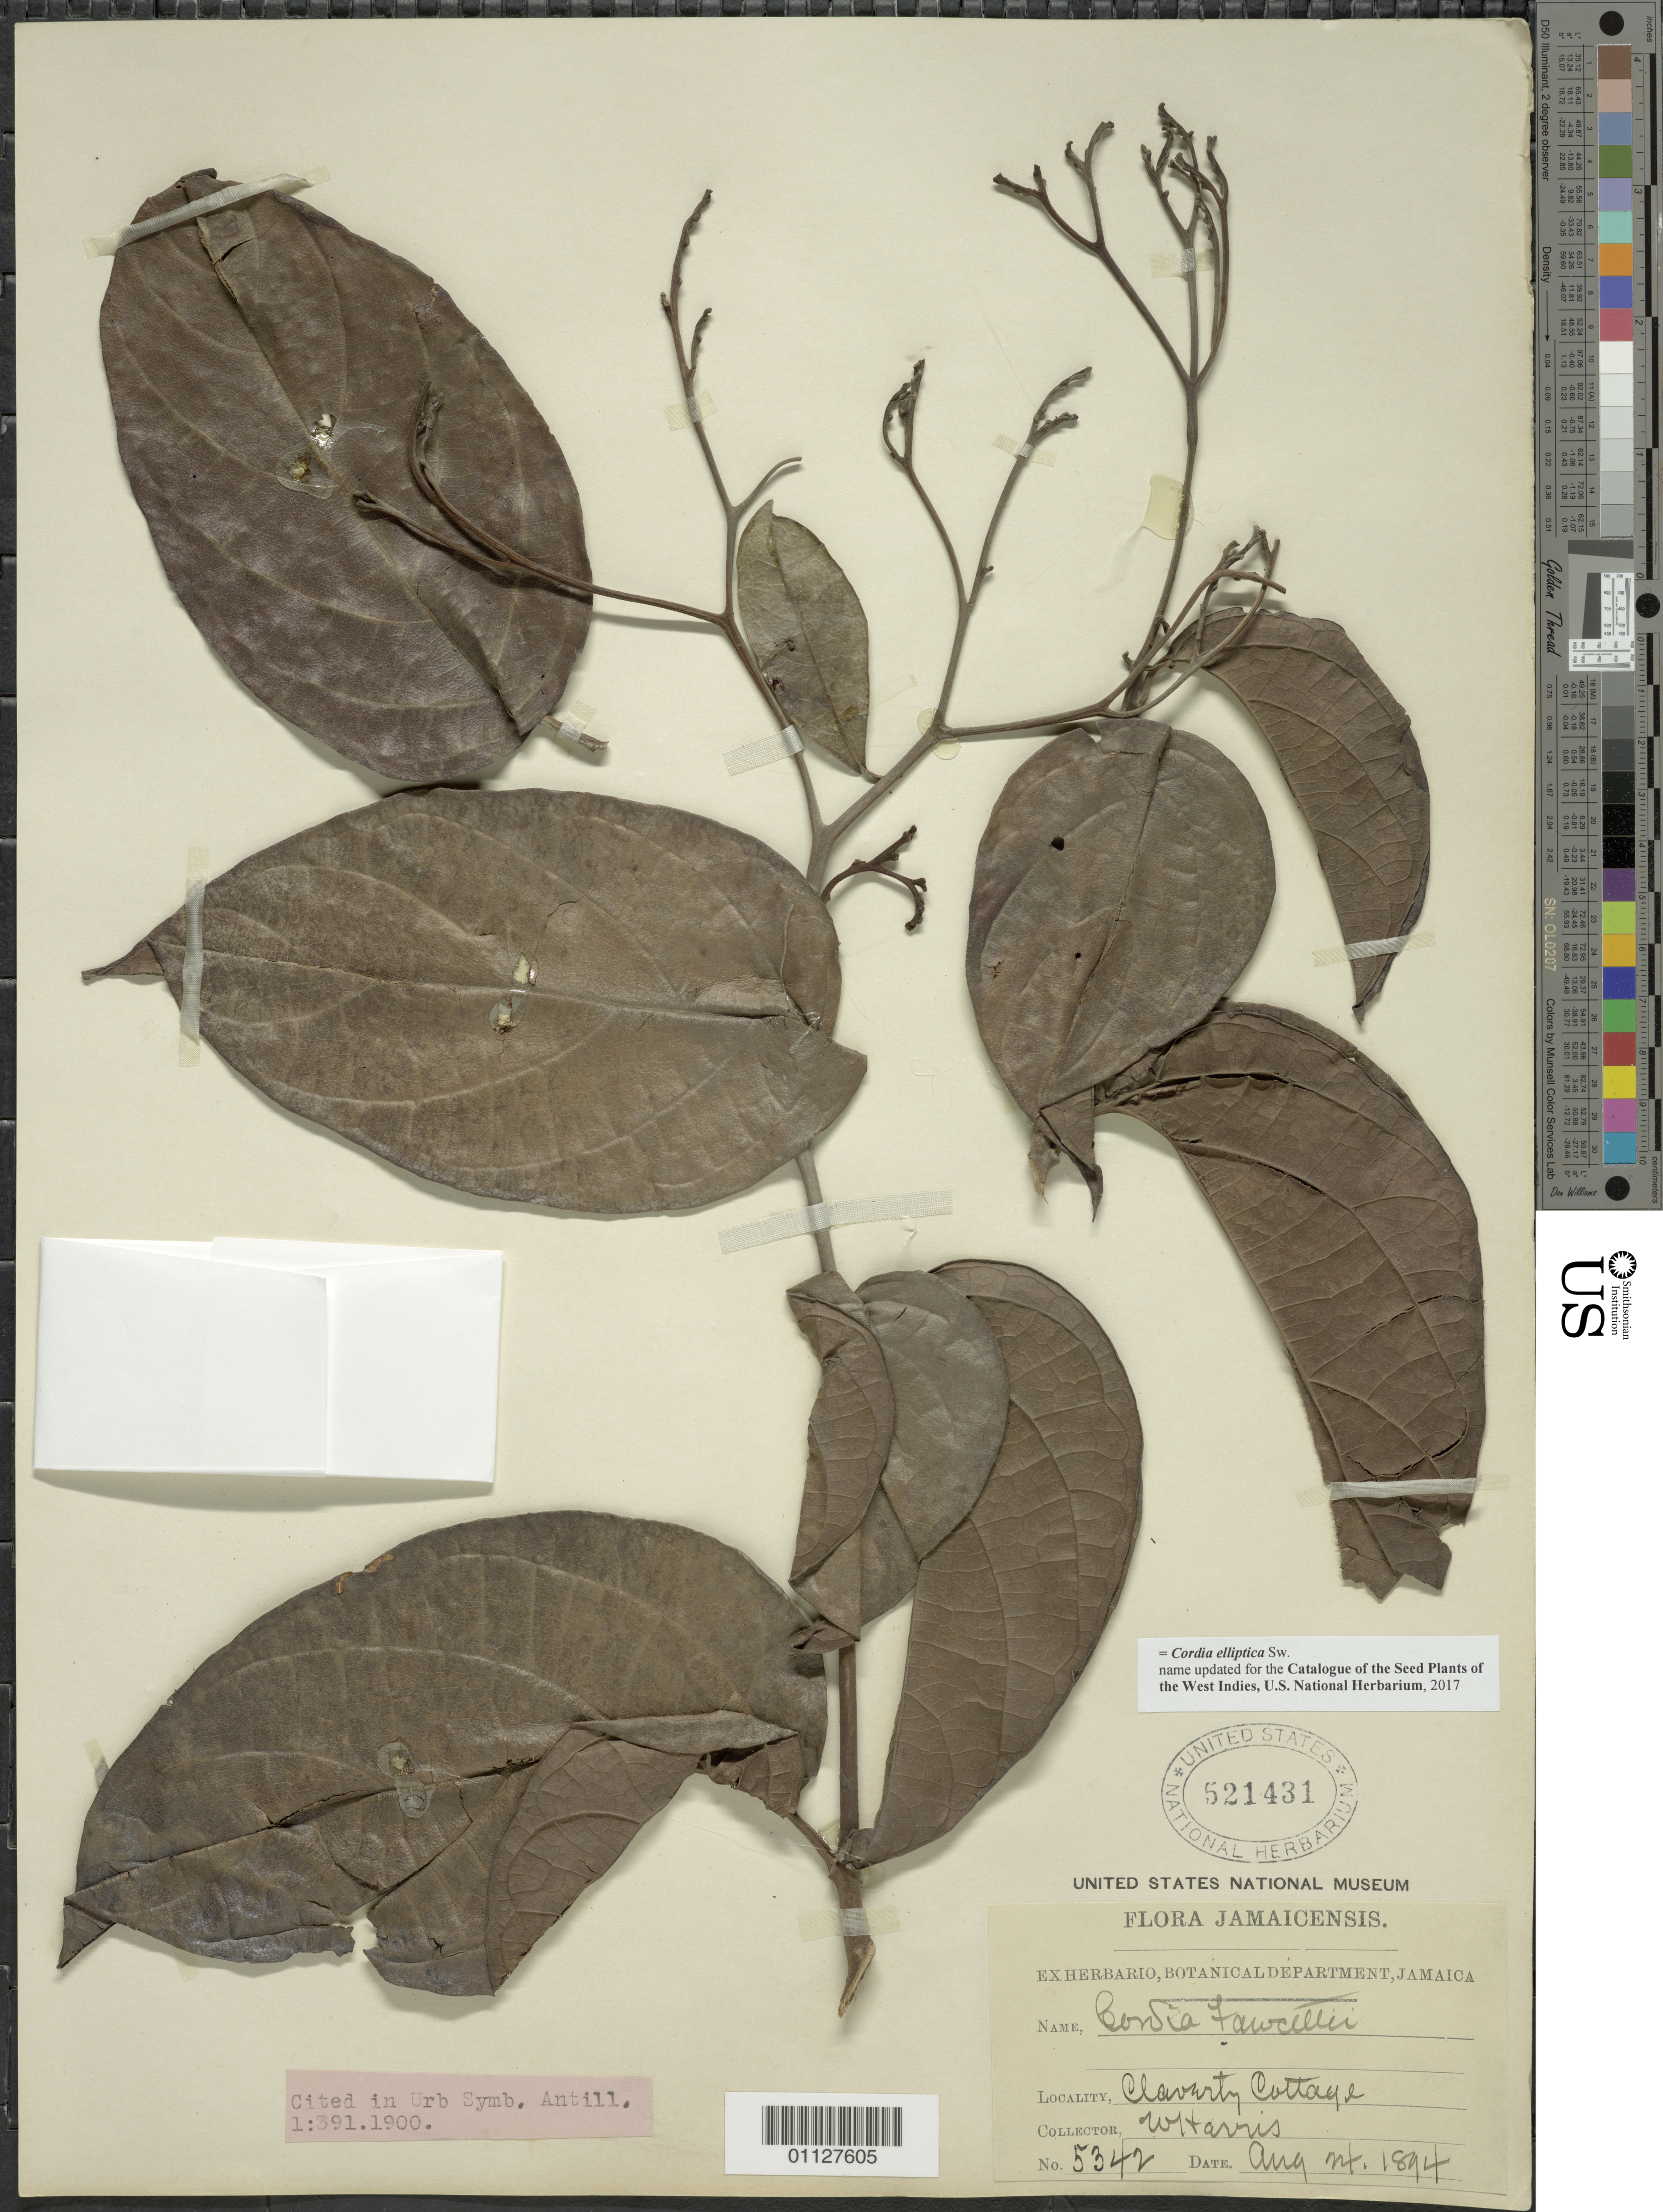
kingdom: Plantae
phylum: Tracheophyta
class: Magnoliopsida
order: Boraginales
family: Cordiaceae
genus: Cordia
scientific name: Cordia elliptica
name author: Sw.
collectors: W. Harris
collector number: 5342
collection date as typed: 24 Aug 1894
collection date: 1894-08-24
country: Jamaica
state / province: Portland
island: Jamaica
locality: Claverty Cottage.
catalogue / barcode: US 521431